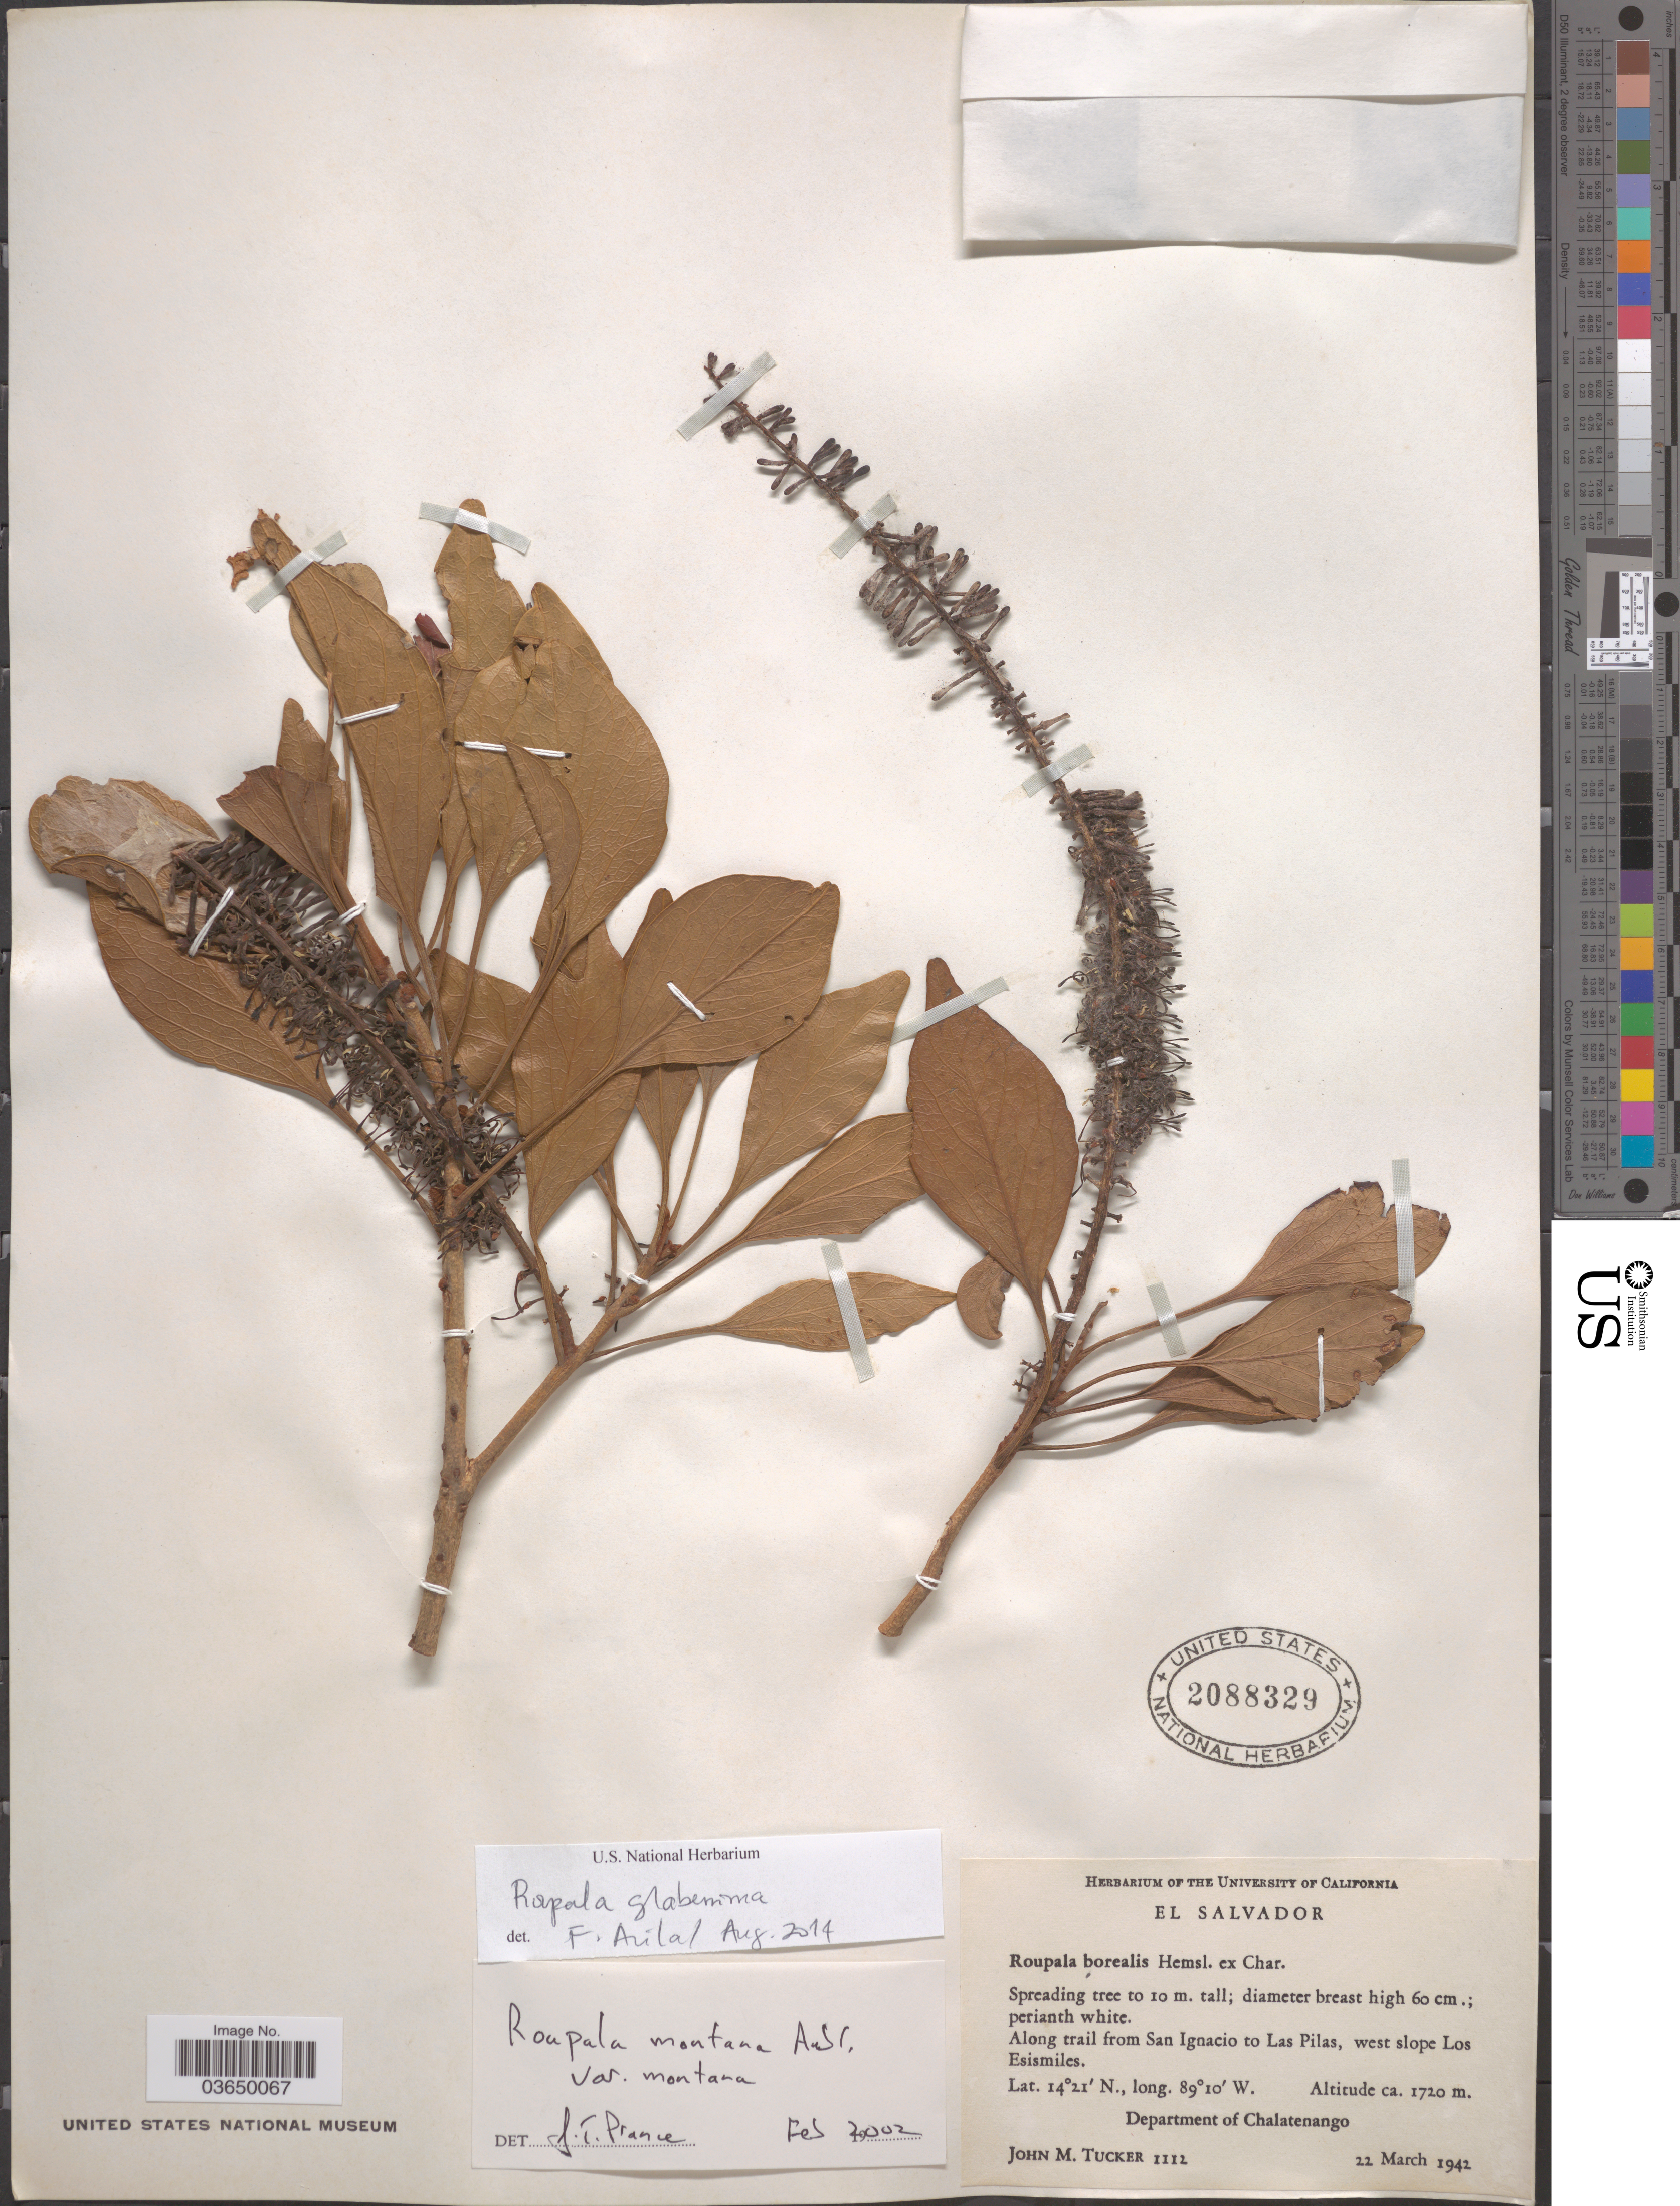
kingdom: Plantae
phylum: Tracheophyta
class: Magnoliopsida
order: Proteales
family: Proteaceae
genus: Roupala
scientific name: Roupala glaberrima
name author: Pittier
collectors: J. M. Tucker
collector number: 1112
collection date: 1942-03-22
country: El Salvador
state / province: Chalatenango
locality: Along trail from San Ignacio to Las Pilas, west slope Los Esismiles. Department of Chalatenango.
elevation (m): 1720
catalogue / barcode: US 2088329